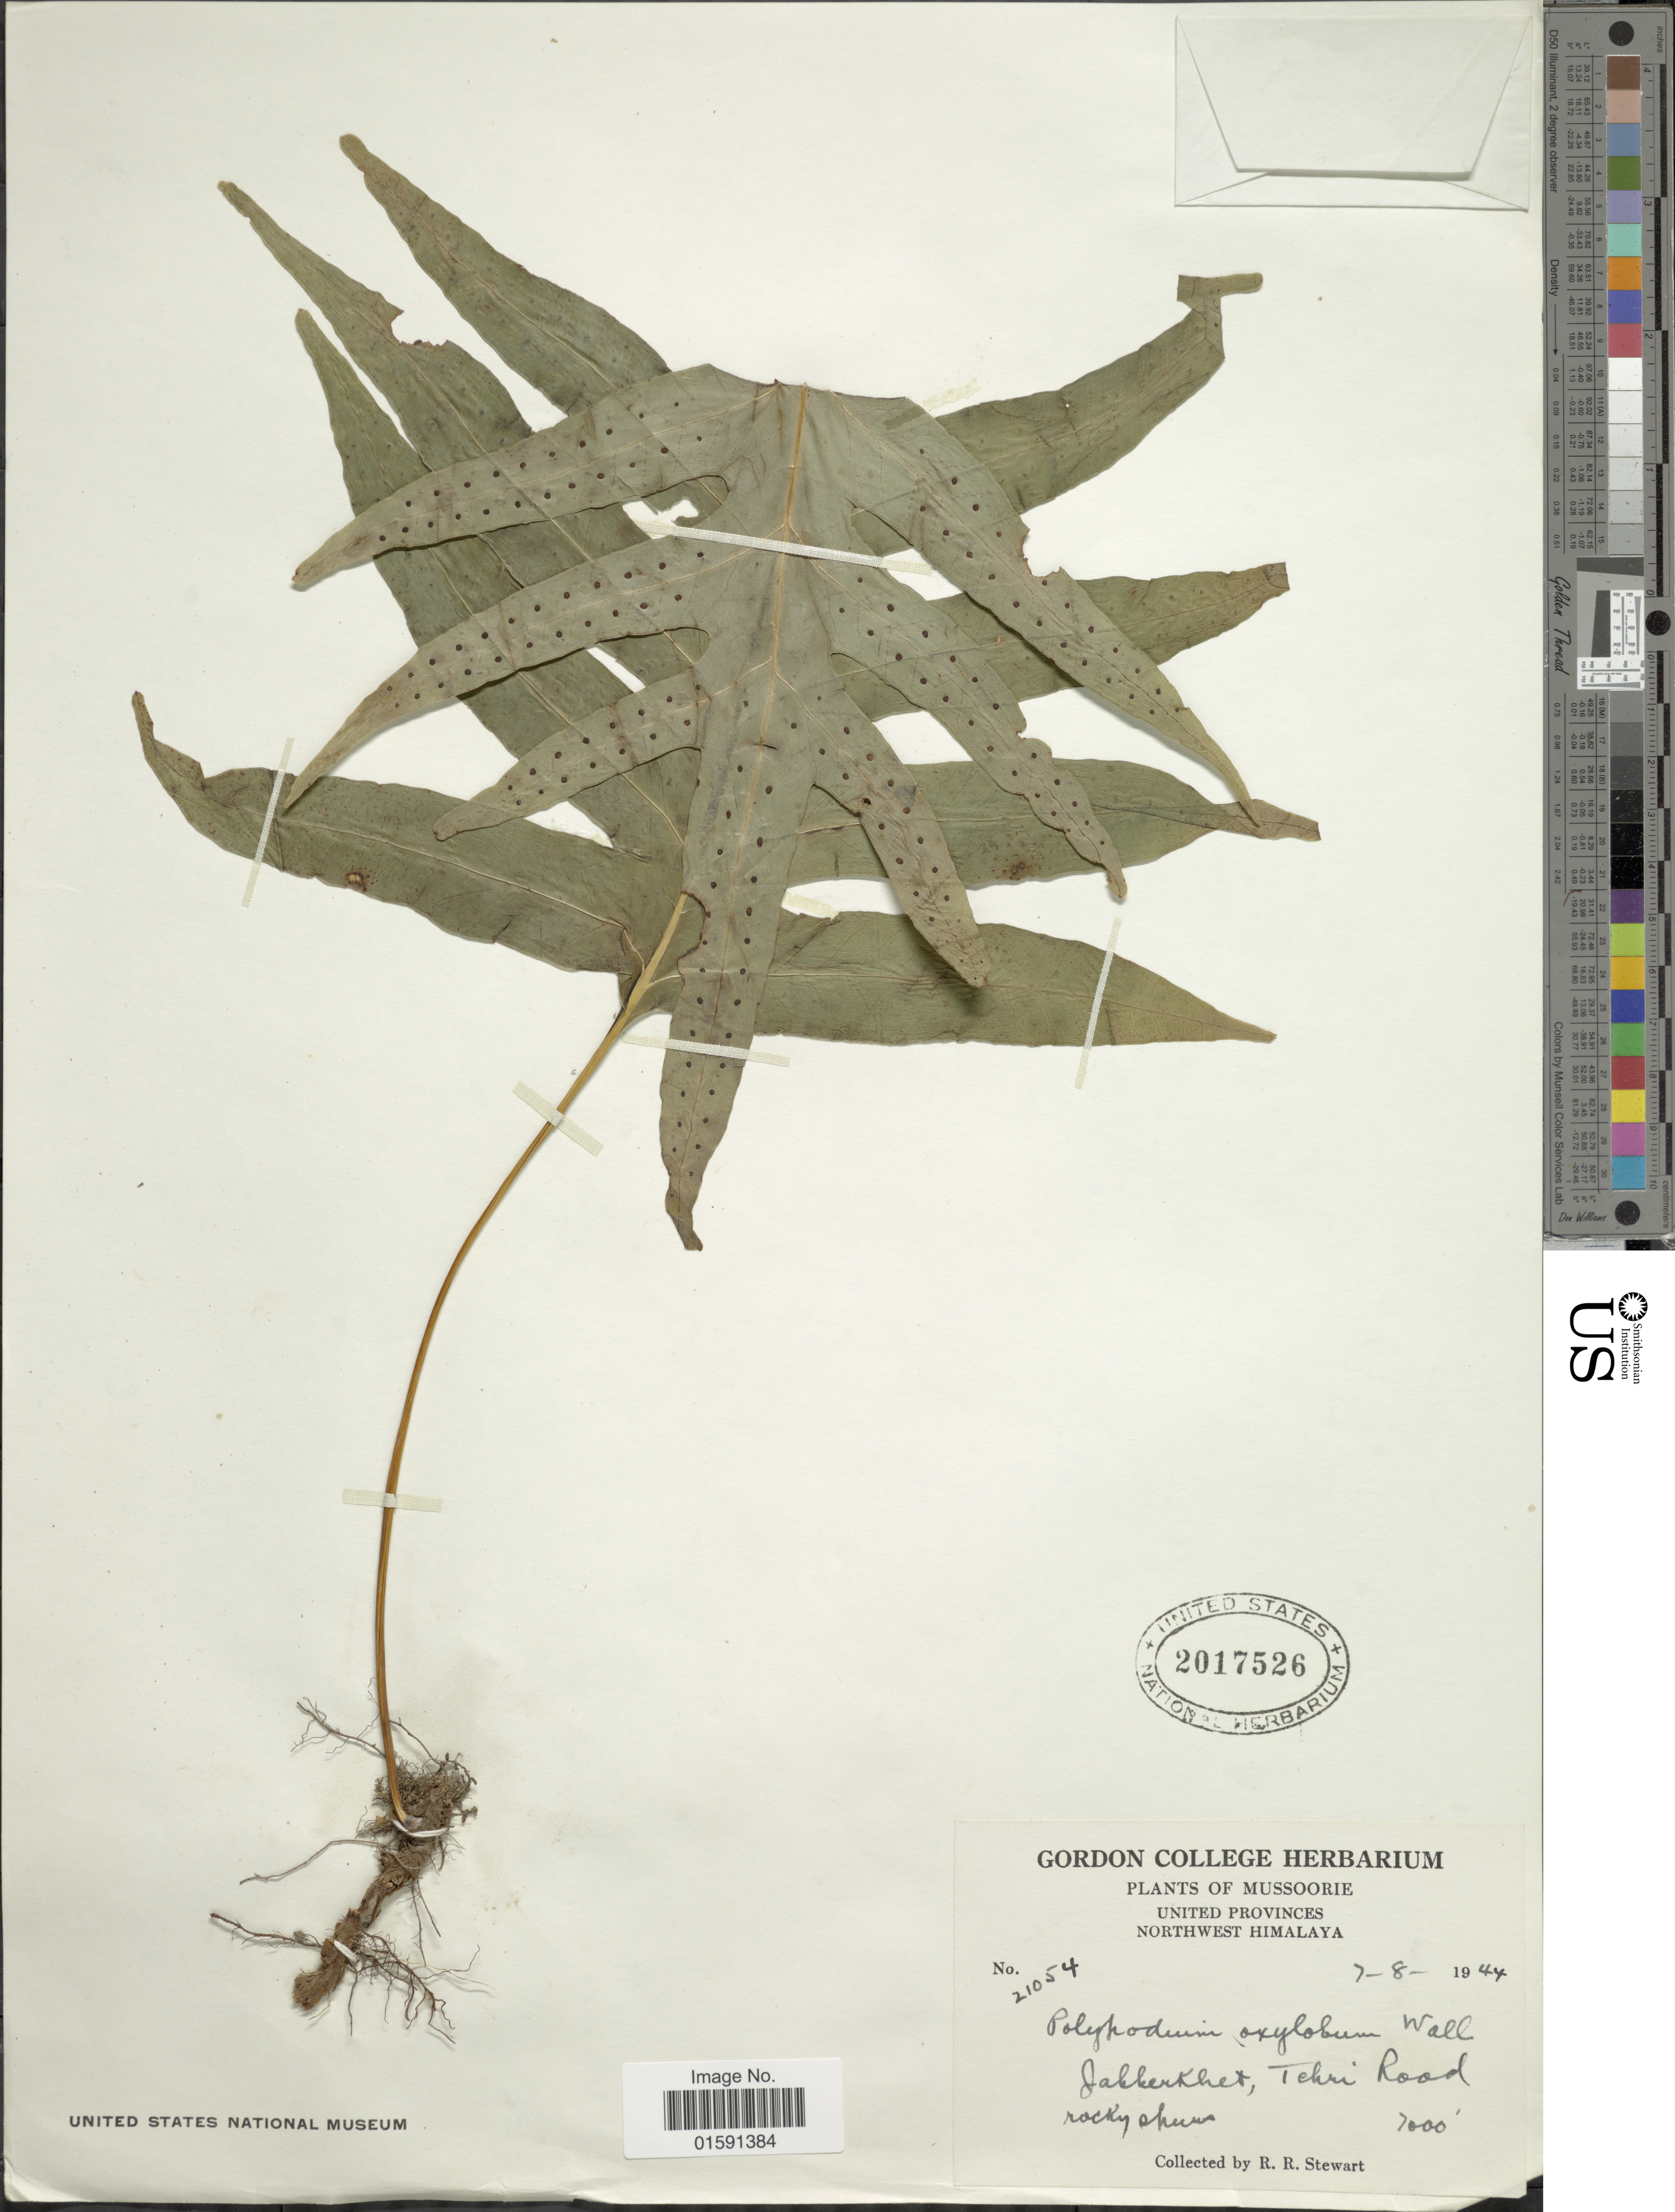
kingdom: Plantae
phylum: Tracheophyta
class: Polypodiopsida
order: Polypodiales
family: Polypodiaceae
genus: Selliguea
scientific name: Selliguea oxyloba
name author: (Wall. ex Kunze) Fraser-Jenk.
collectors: R. R. Stewart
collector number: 21054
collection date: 1944-08-07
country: India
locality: Mussoorie, United Provinces Northwest Himalaya, Tehri Road, Jakkerkhet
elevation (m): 2134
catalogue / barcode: US 2017526